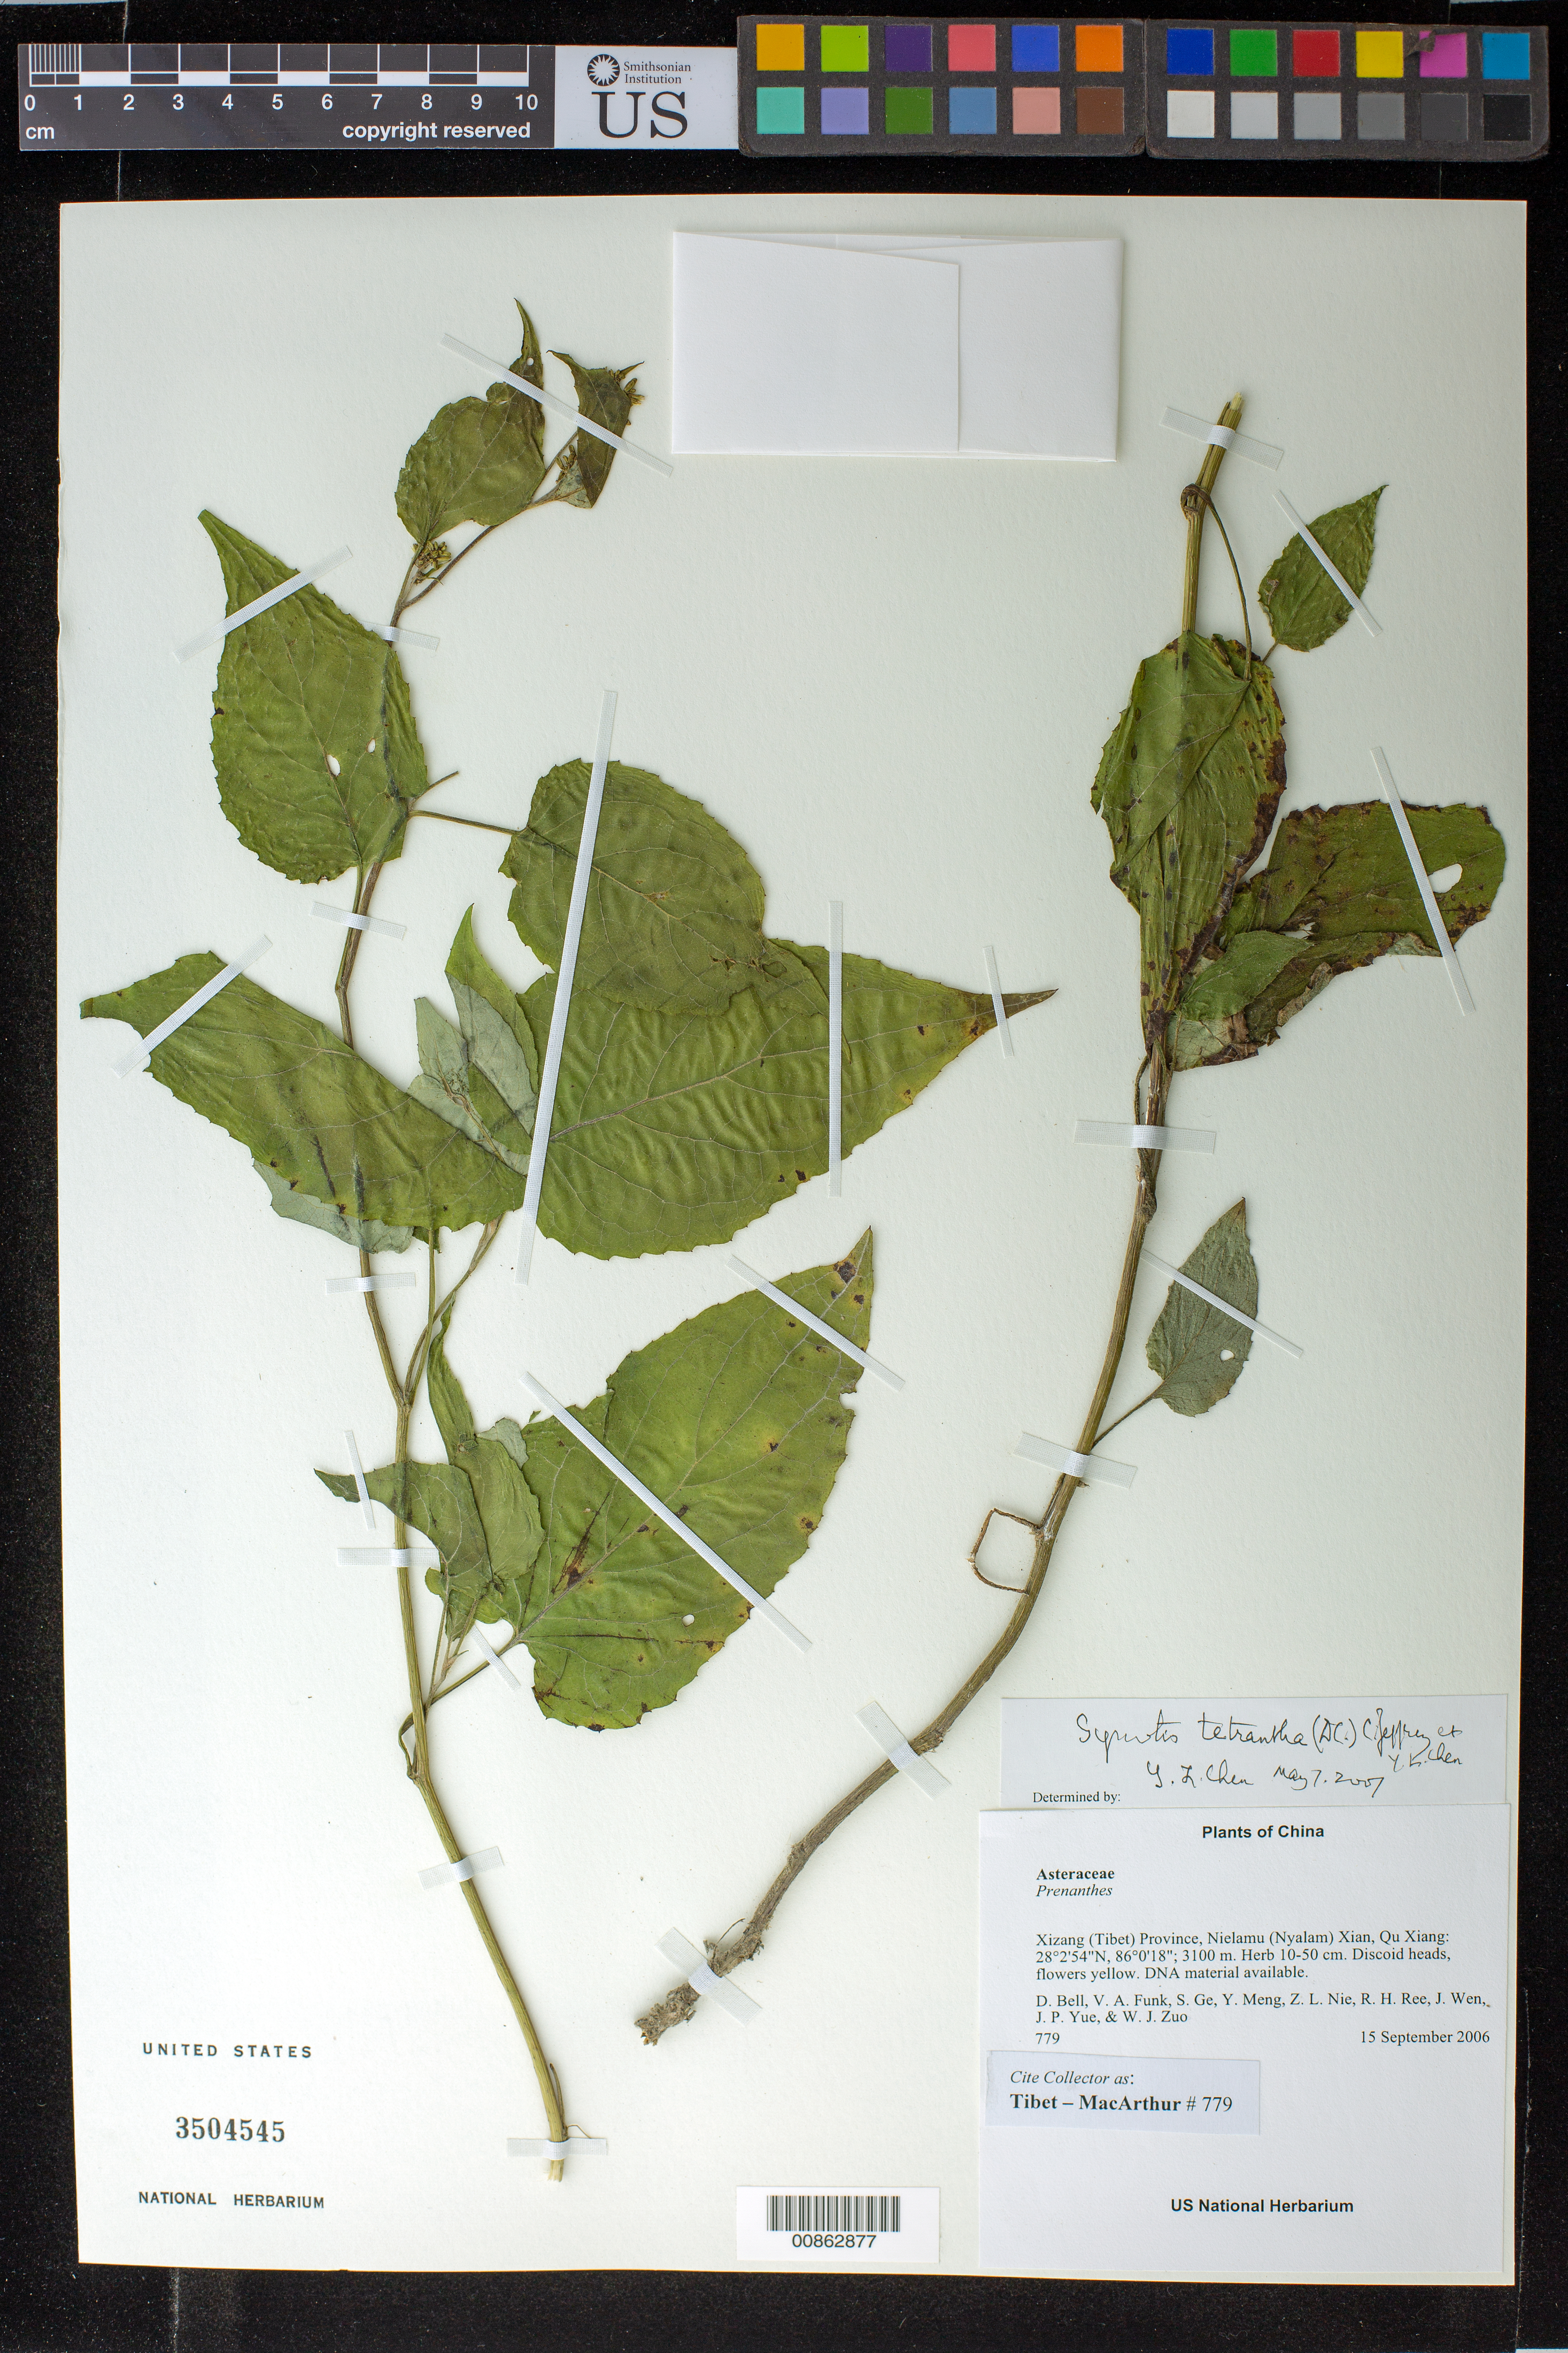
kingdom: Plantae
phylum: Tracheophyta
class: Magnoliopsida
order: Asterales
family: Asteraceae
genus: Synotis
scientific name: Synotis tetrantha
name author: (DC.) C. Jeffrey & Y.L. Chen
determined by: Yilin Chen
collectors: Tibet-MacArthur, D. A. Bell, V. Funk, S. Ge, Y. Meng, Z. Nie, R. Ree, J. Wen, J. Yue & W. Zuo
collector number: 779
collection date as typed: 15 Sep 2006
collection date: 2006-09-15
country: China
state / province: Xizang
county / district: Nielamu (Nyalam) Xian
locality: Qu Xiang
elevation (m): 3100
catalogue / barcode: US 3504545